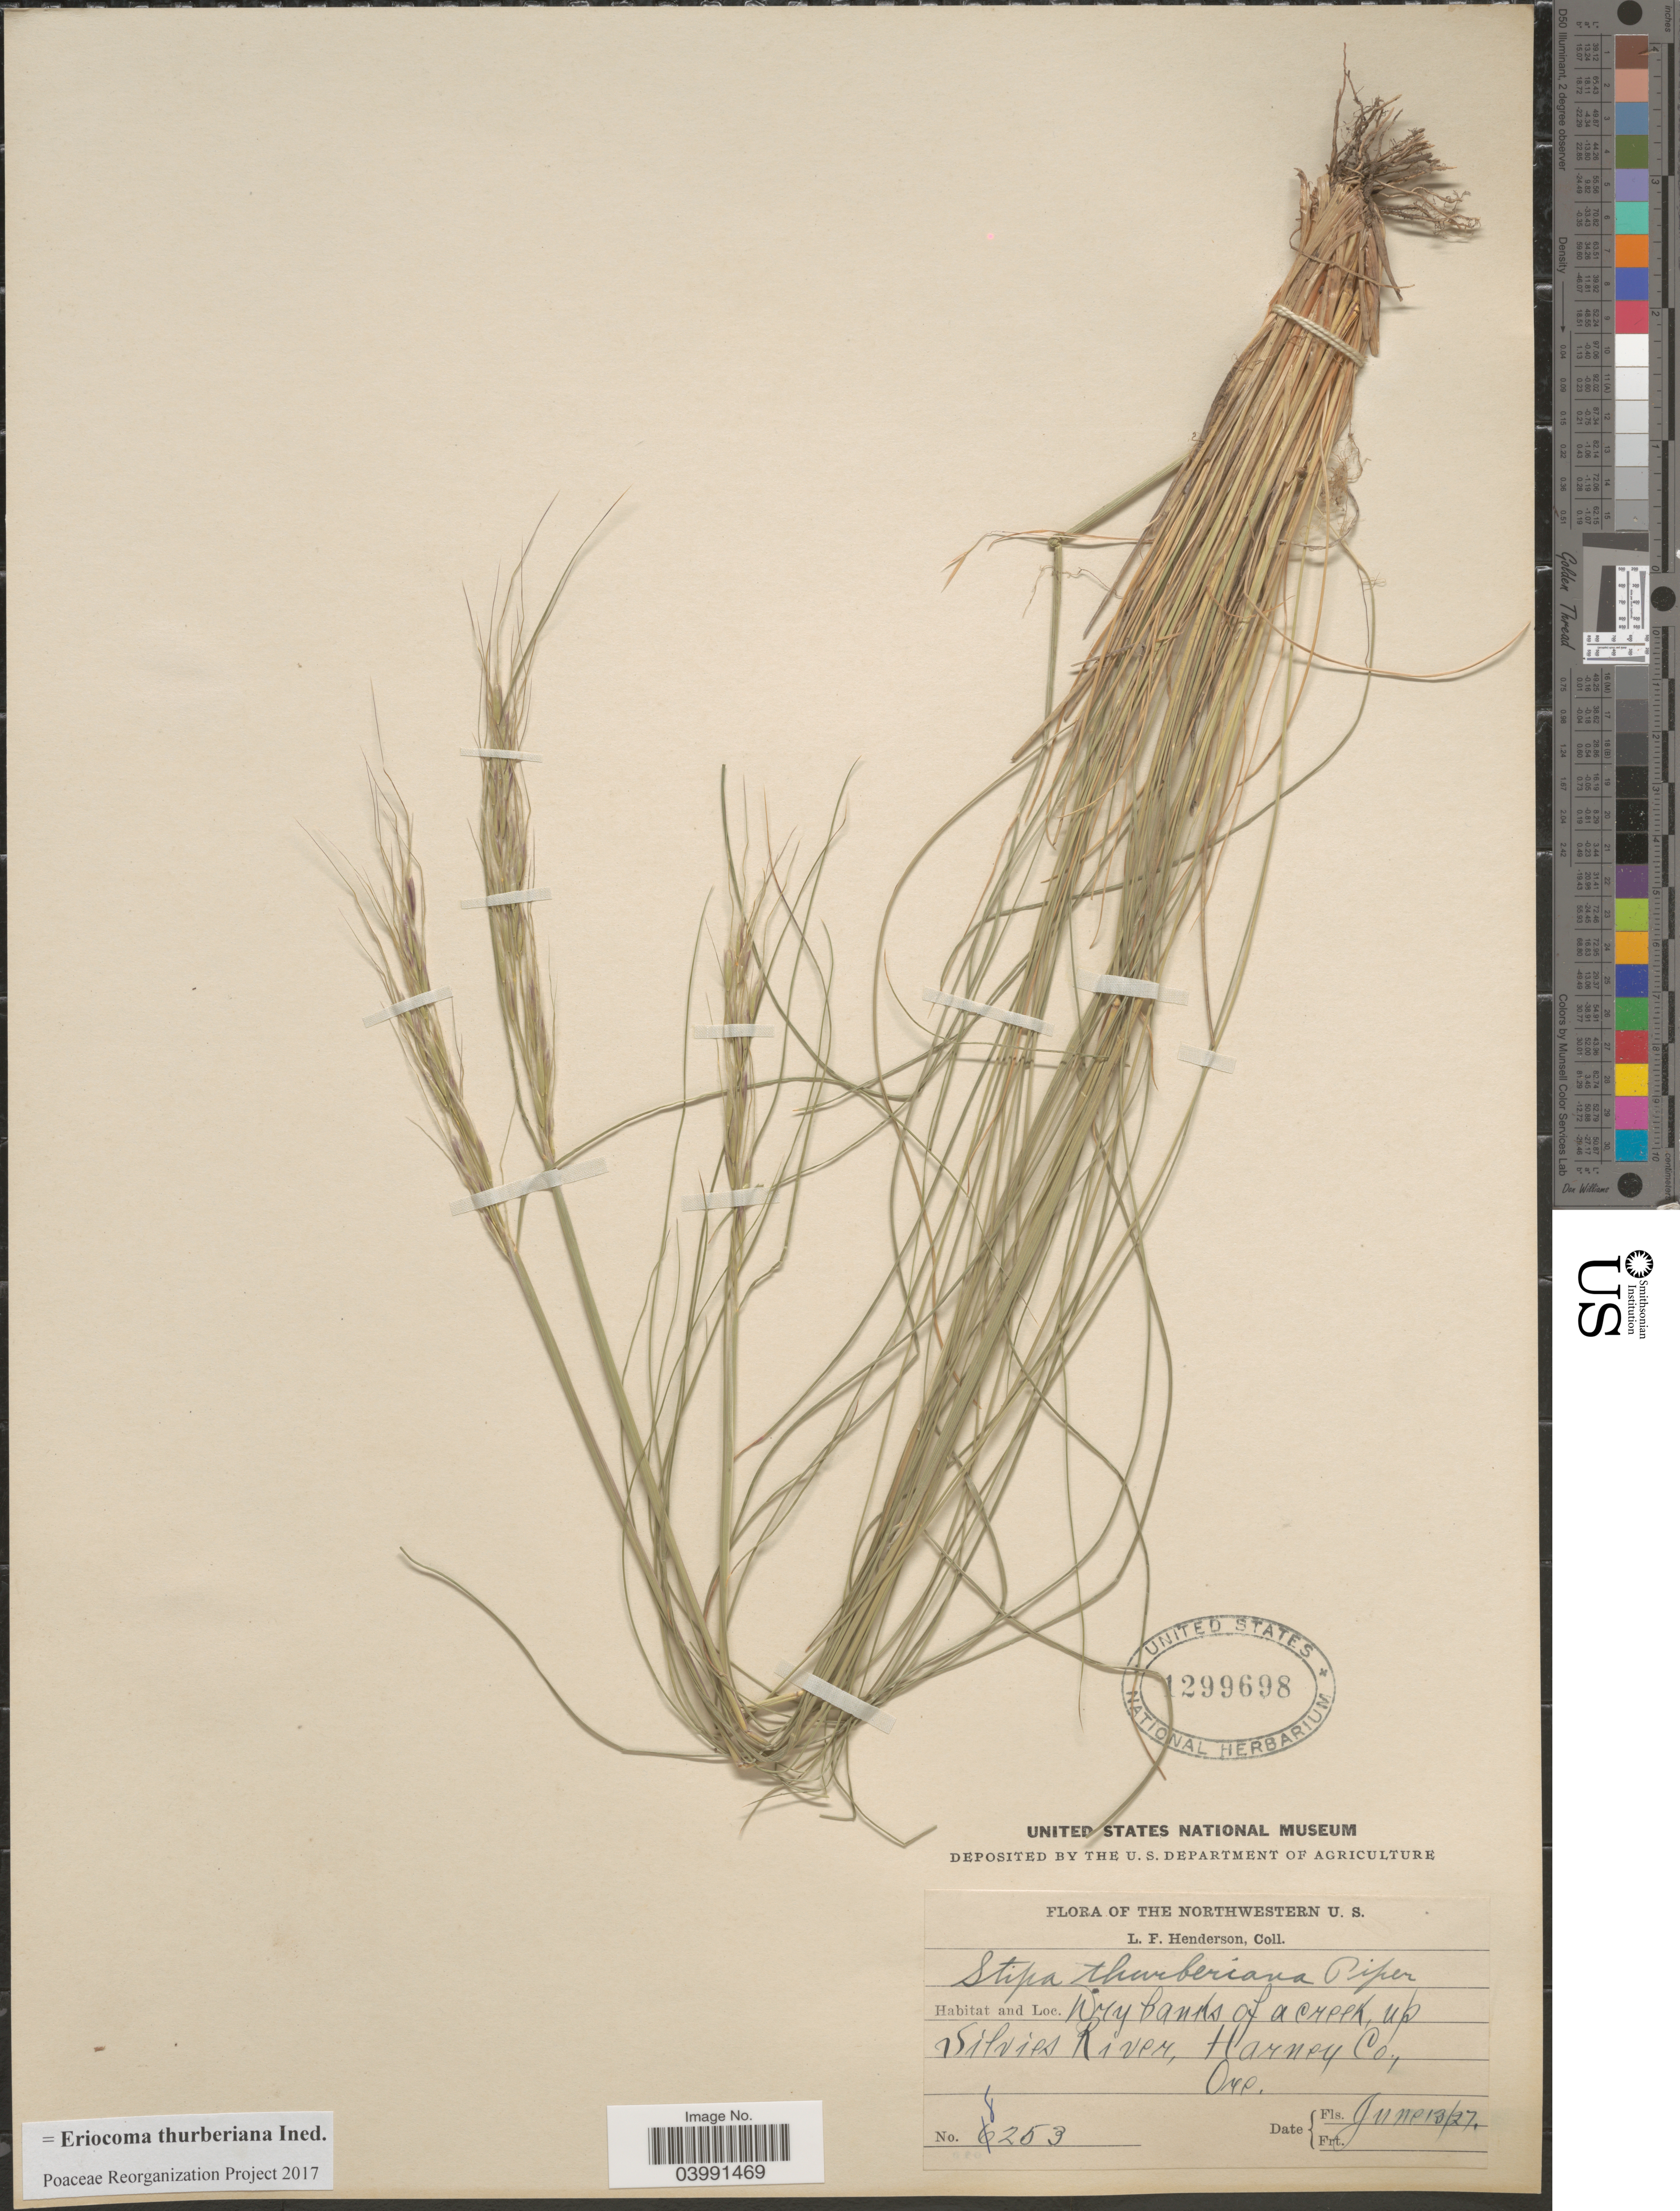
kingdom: Plantae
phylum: Tracheophyta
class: Liliopsida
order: Poales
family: Poaceae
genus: Eriocoma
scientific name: Eriocoma thurberiana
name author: (Piper) Romasch.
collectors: L. Henderson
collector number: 8253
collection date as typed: Transcribed d/m/y: 13/6/27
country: United States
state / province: Oregon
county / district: Harney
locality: Dry banks of a creek, up Silvies River, Harney Co.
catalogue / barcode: US 1299698